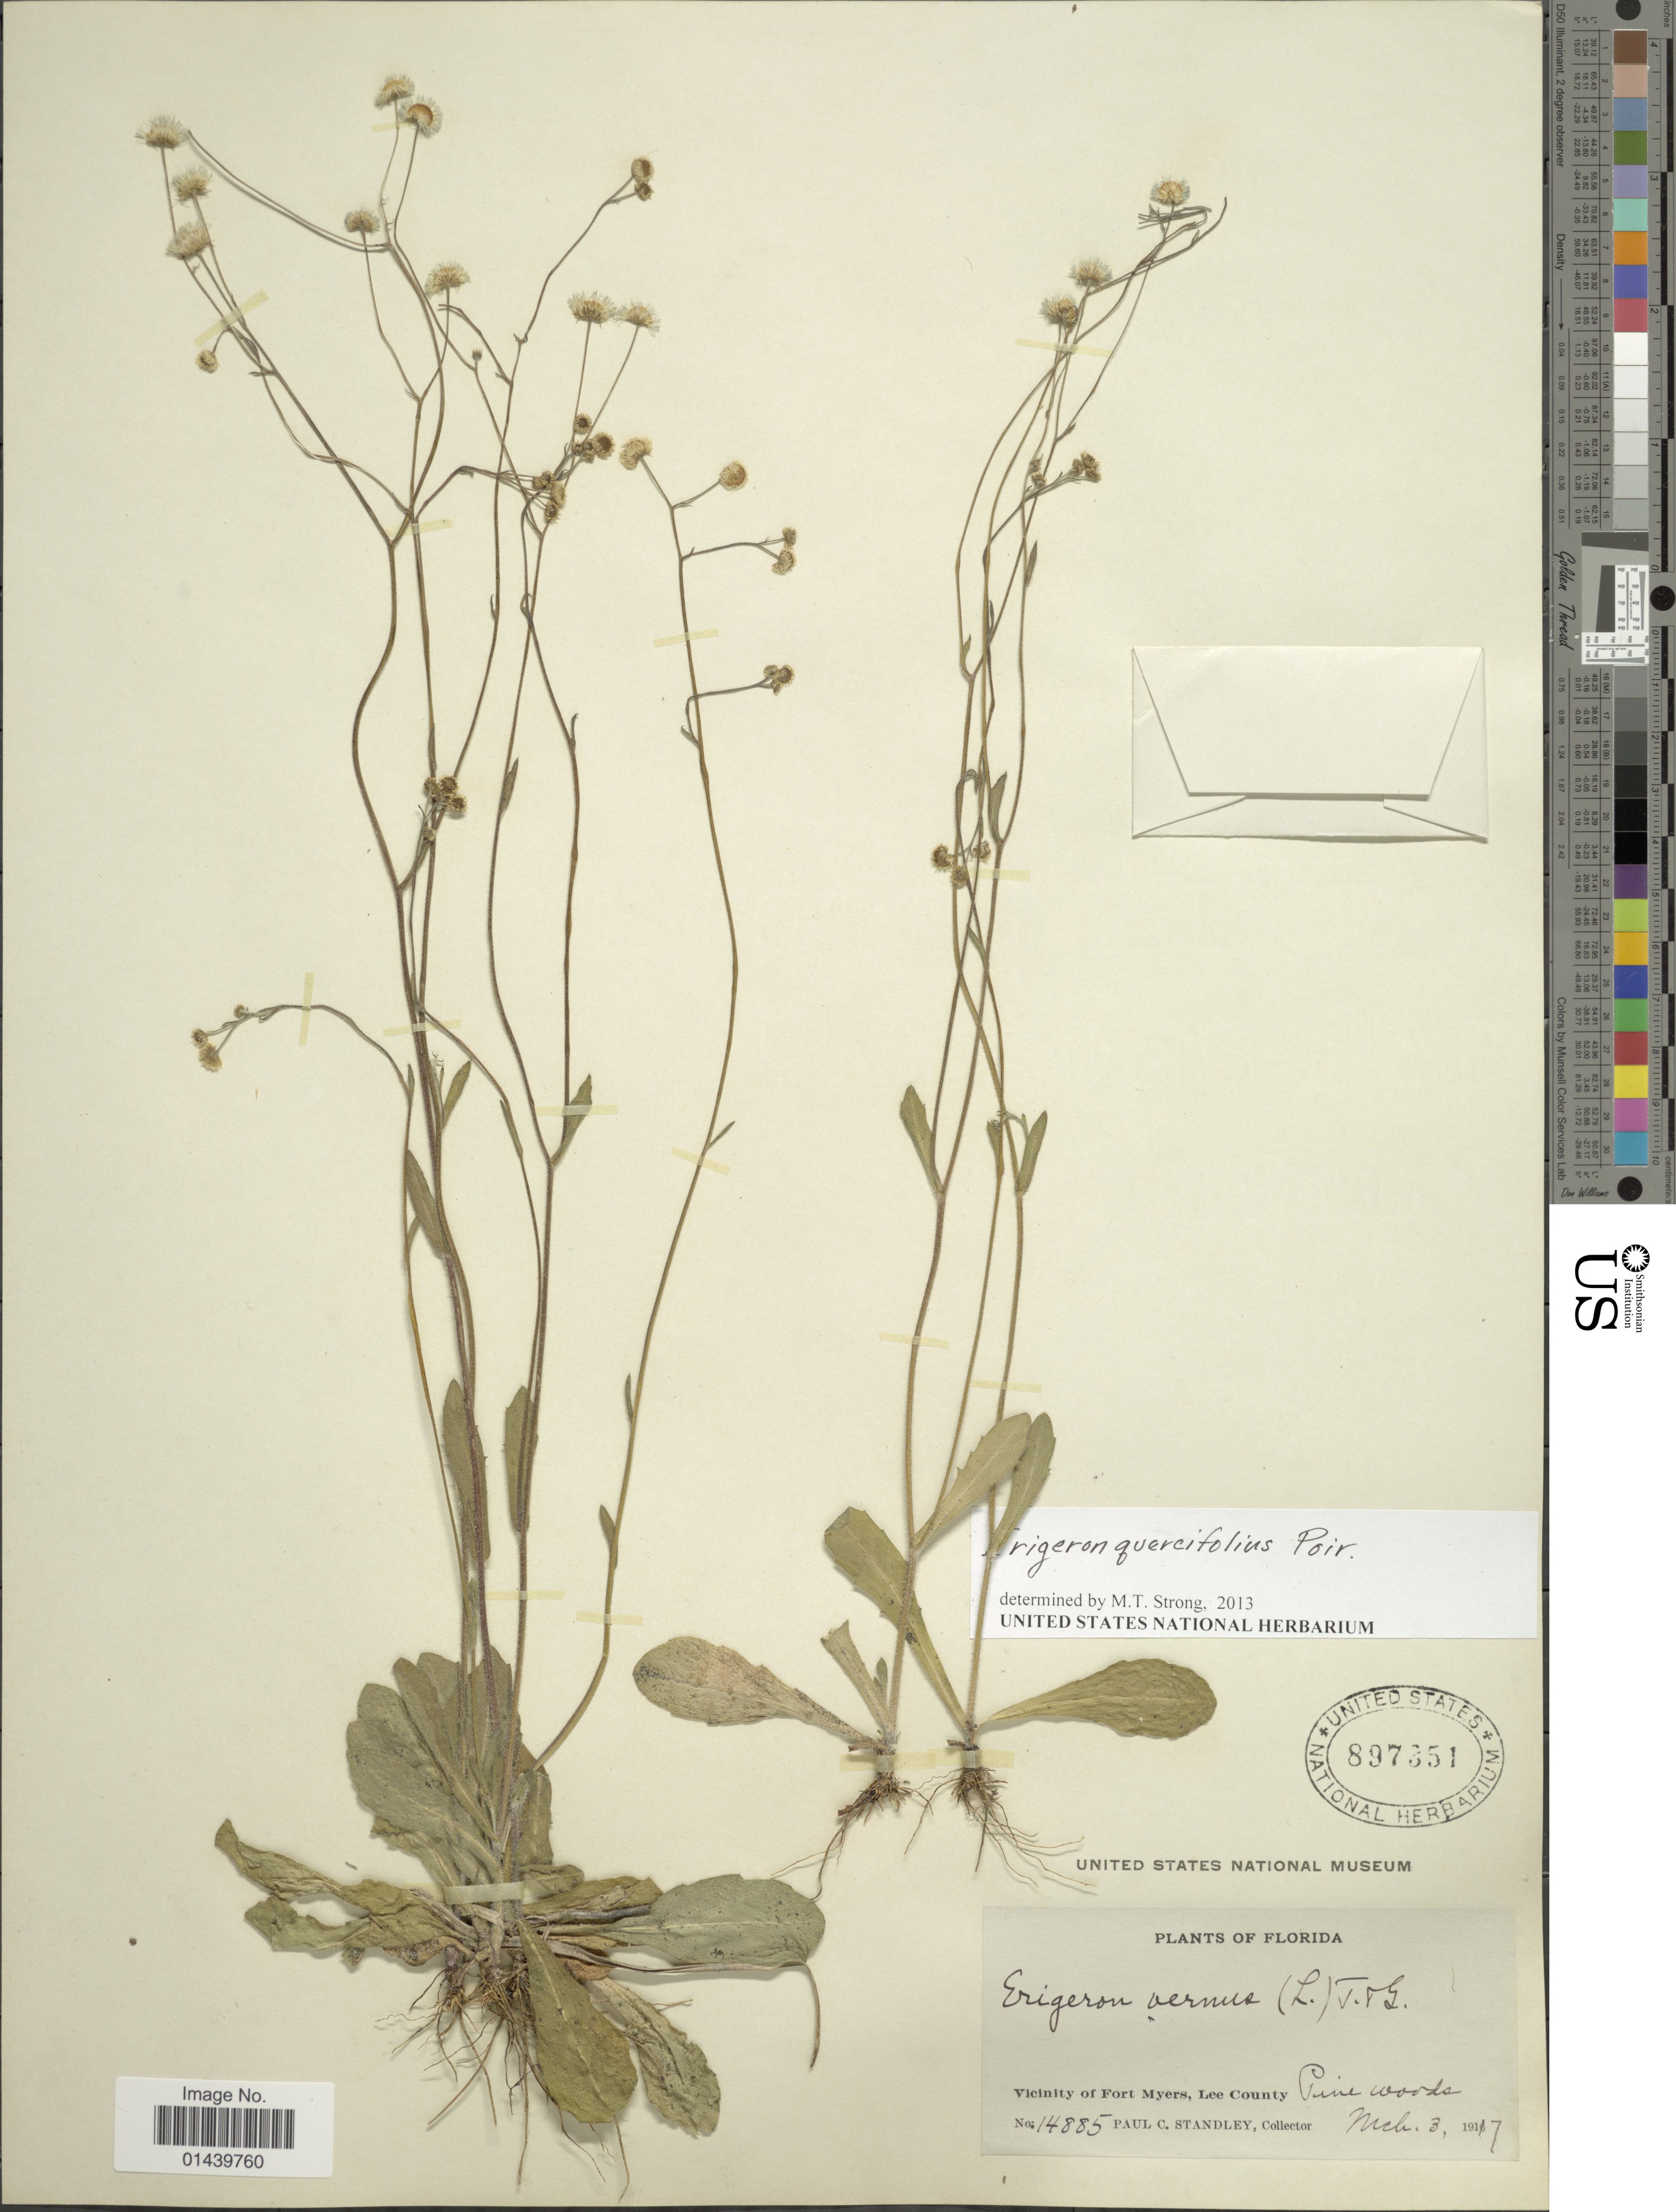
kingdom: Plantae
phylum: Tracheophyta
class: Magnoliopsida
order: Asterales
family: Asteraceae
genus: Erigeron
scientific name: Erigeron quercifolius Lam.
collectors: P. C. Standley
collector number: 14885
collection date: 1917-03-03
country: United States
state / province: Florida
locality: Vicinity of Fort Myers, Lee County. Pine woods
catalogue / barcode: US 897351